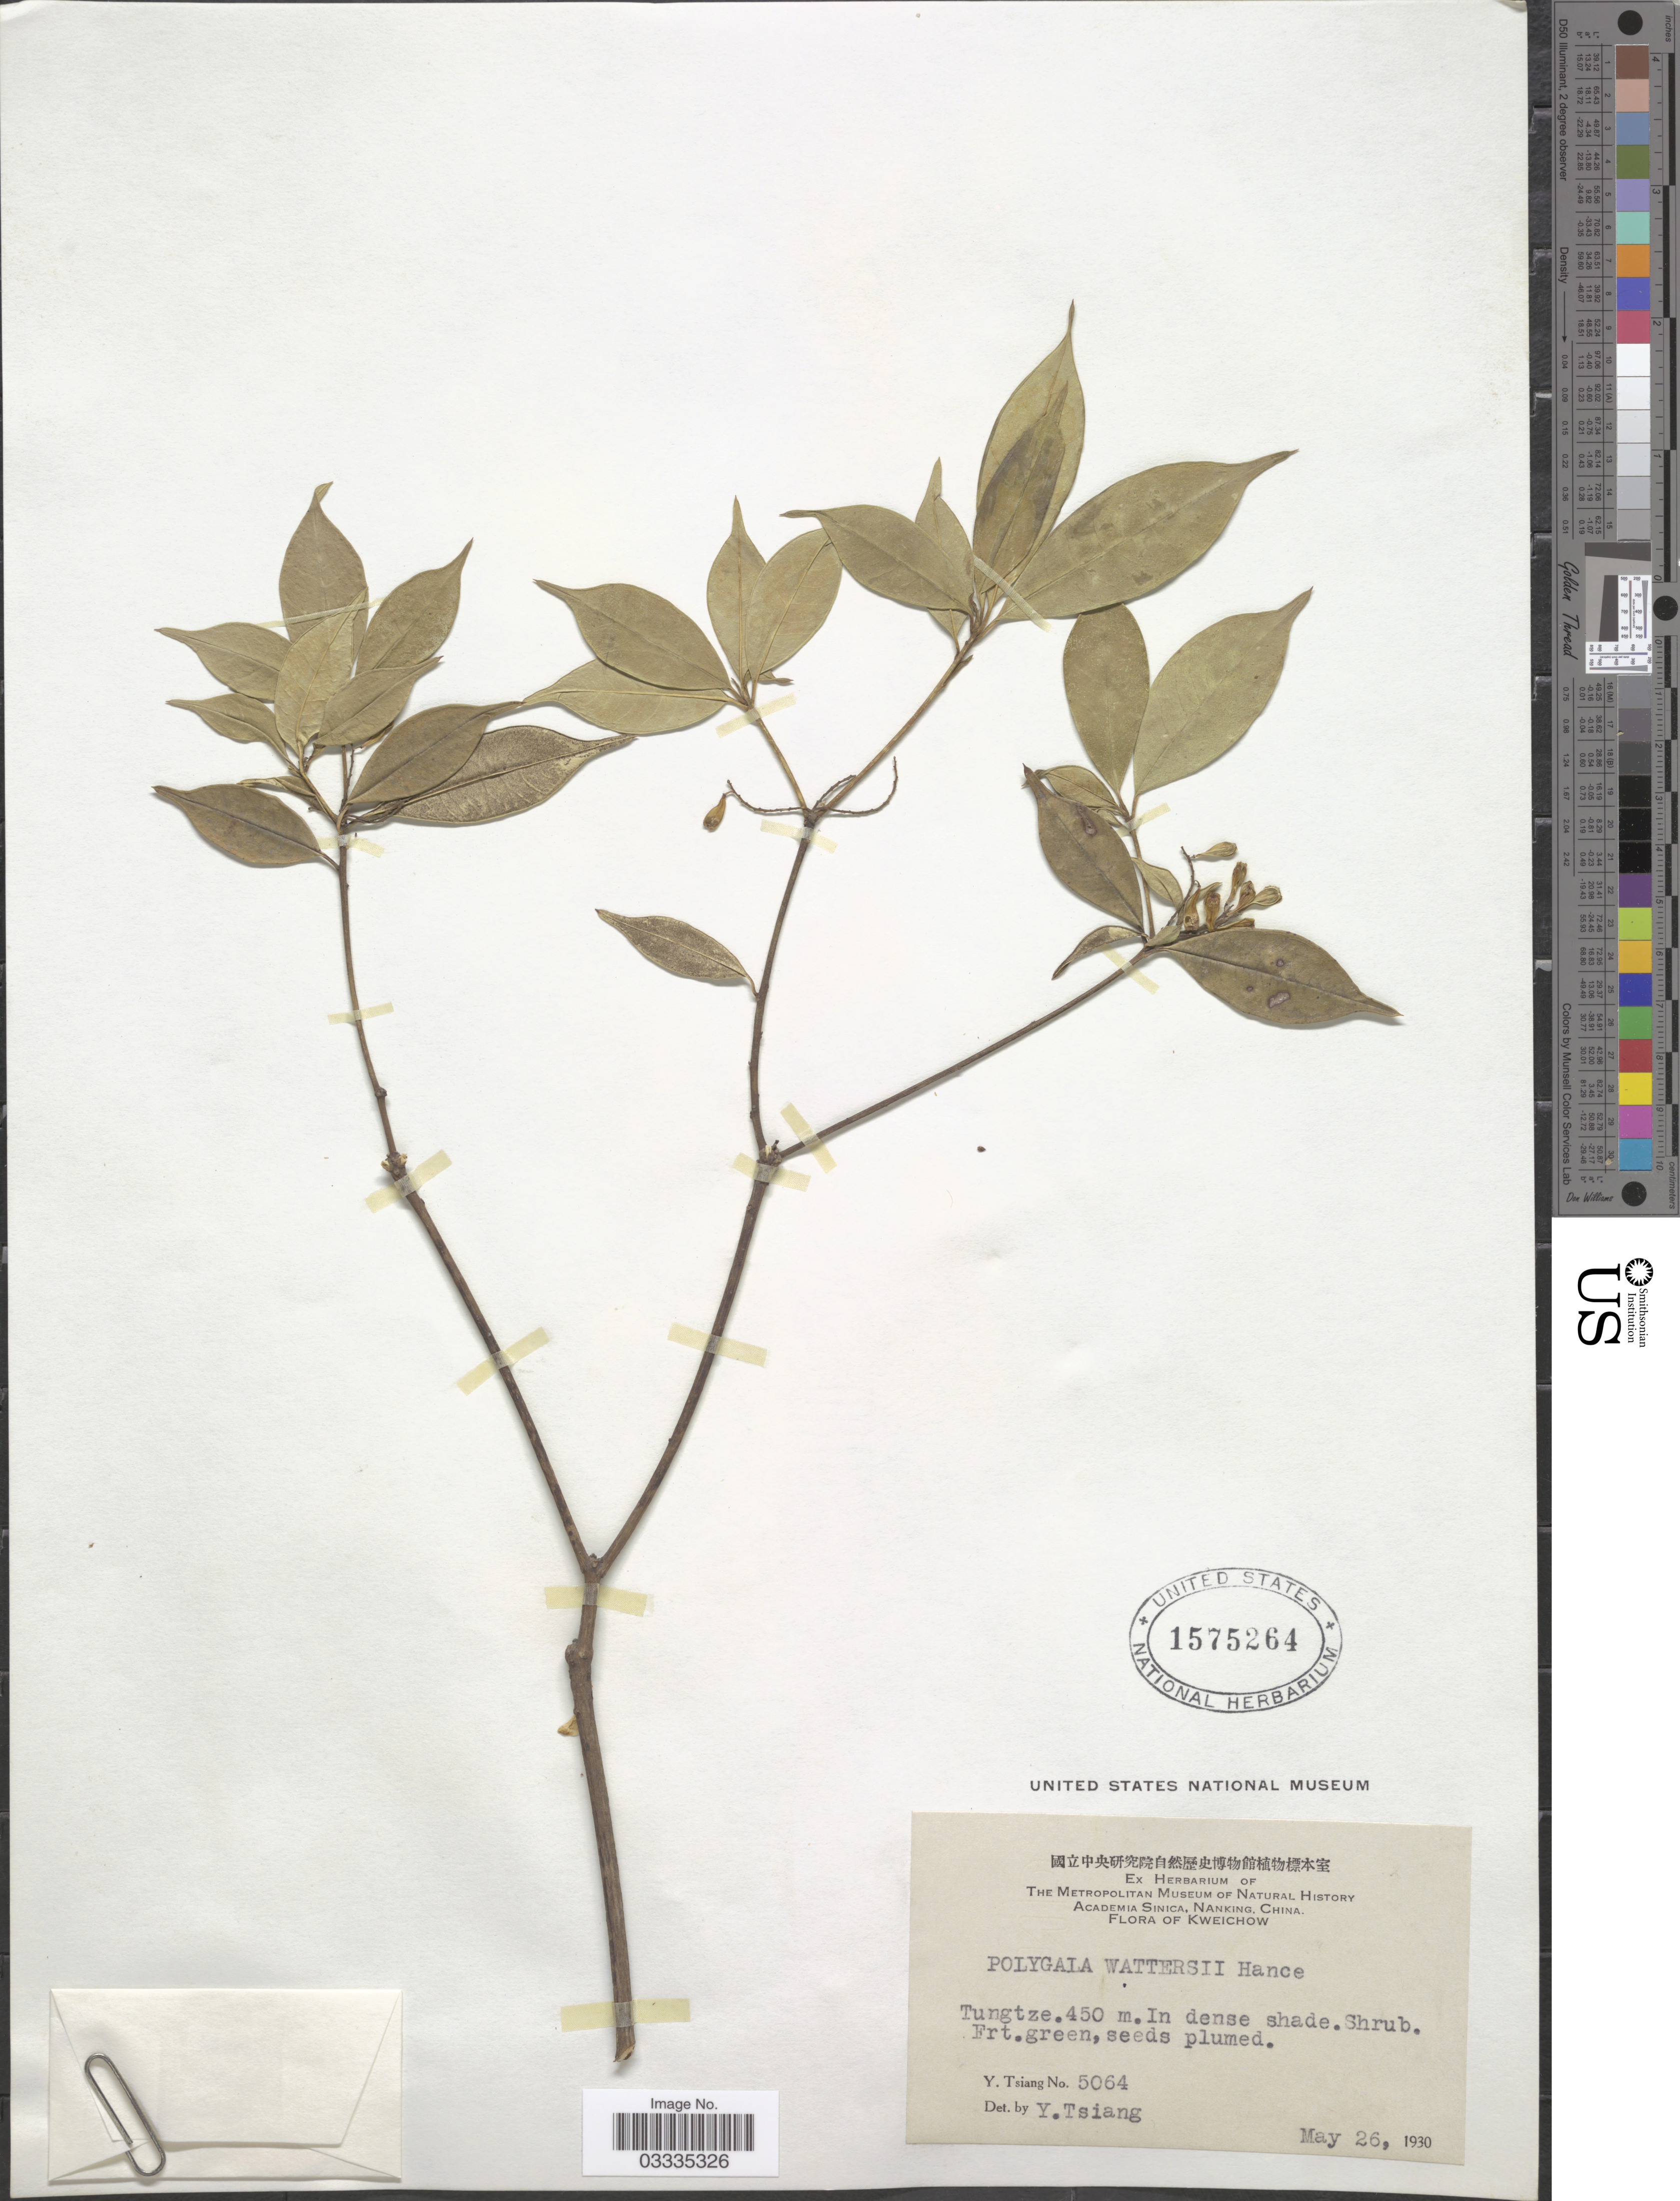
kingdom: Plantae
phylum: Tracheophyta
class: Magnoliopsida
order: Fabales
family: Polygalaceae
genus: Polygala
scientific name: Polygala wattersii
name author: Hance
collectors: Y. Tsiang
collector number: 5064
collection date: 1930-05-26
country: China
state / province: Guizhou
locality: Kweichow. Tungtze.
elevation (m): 450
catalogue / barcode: US 1575264